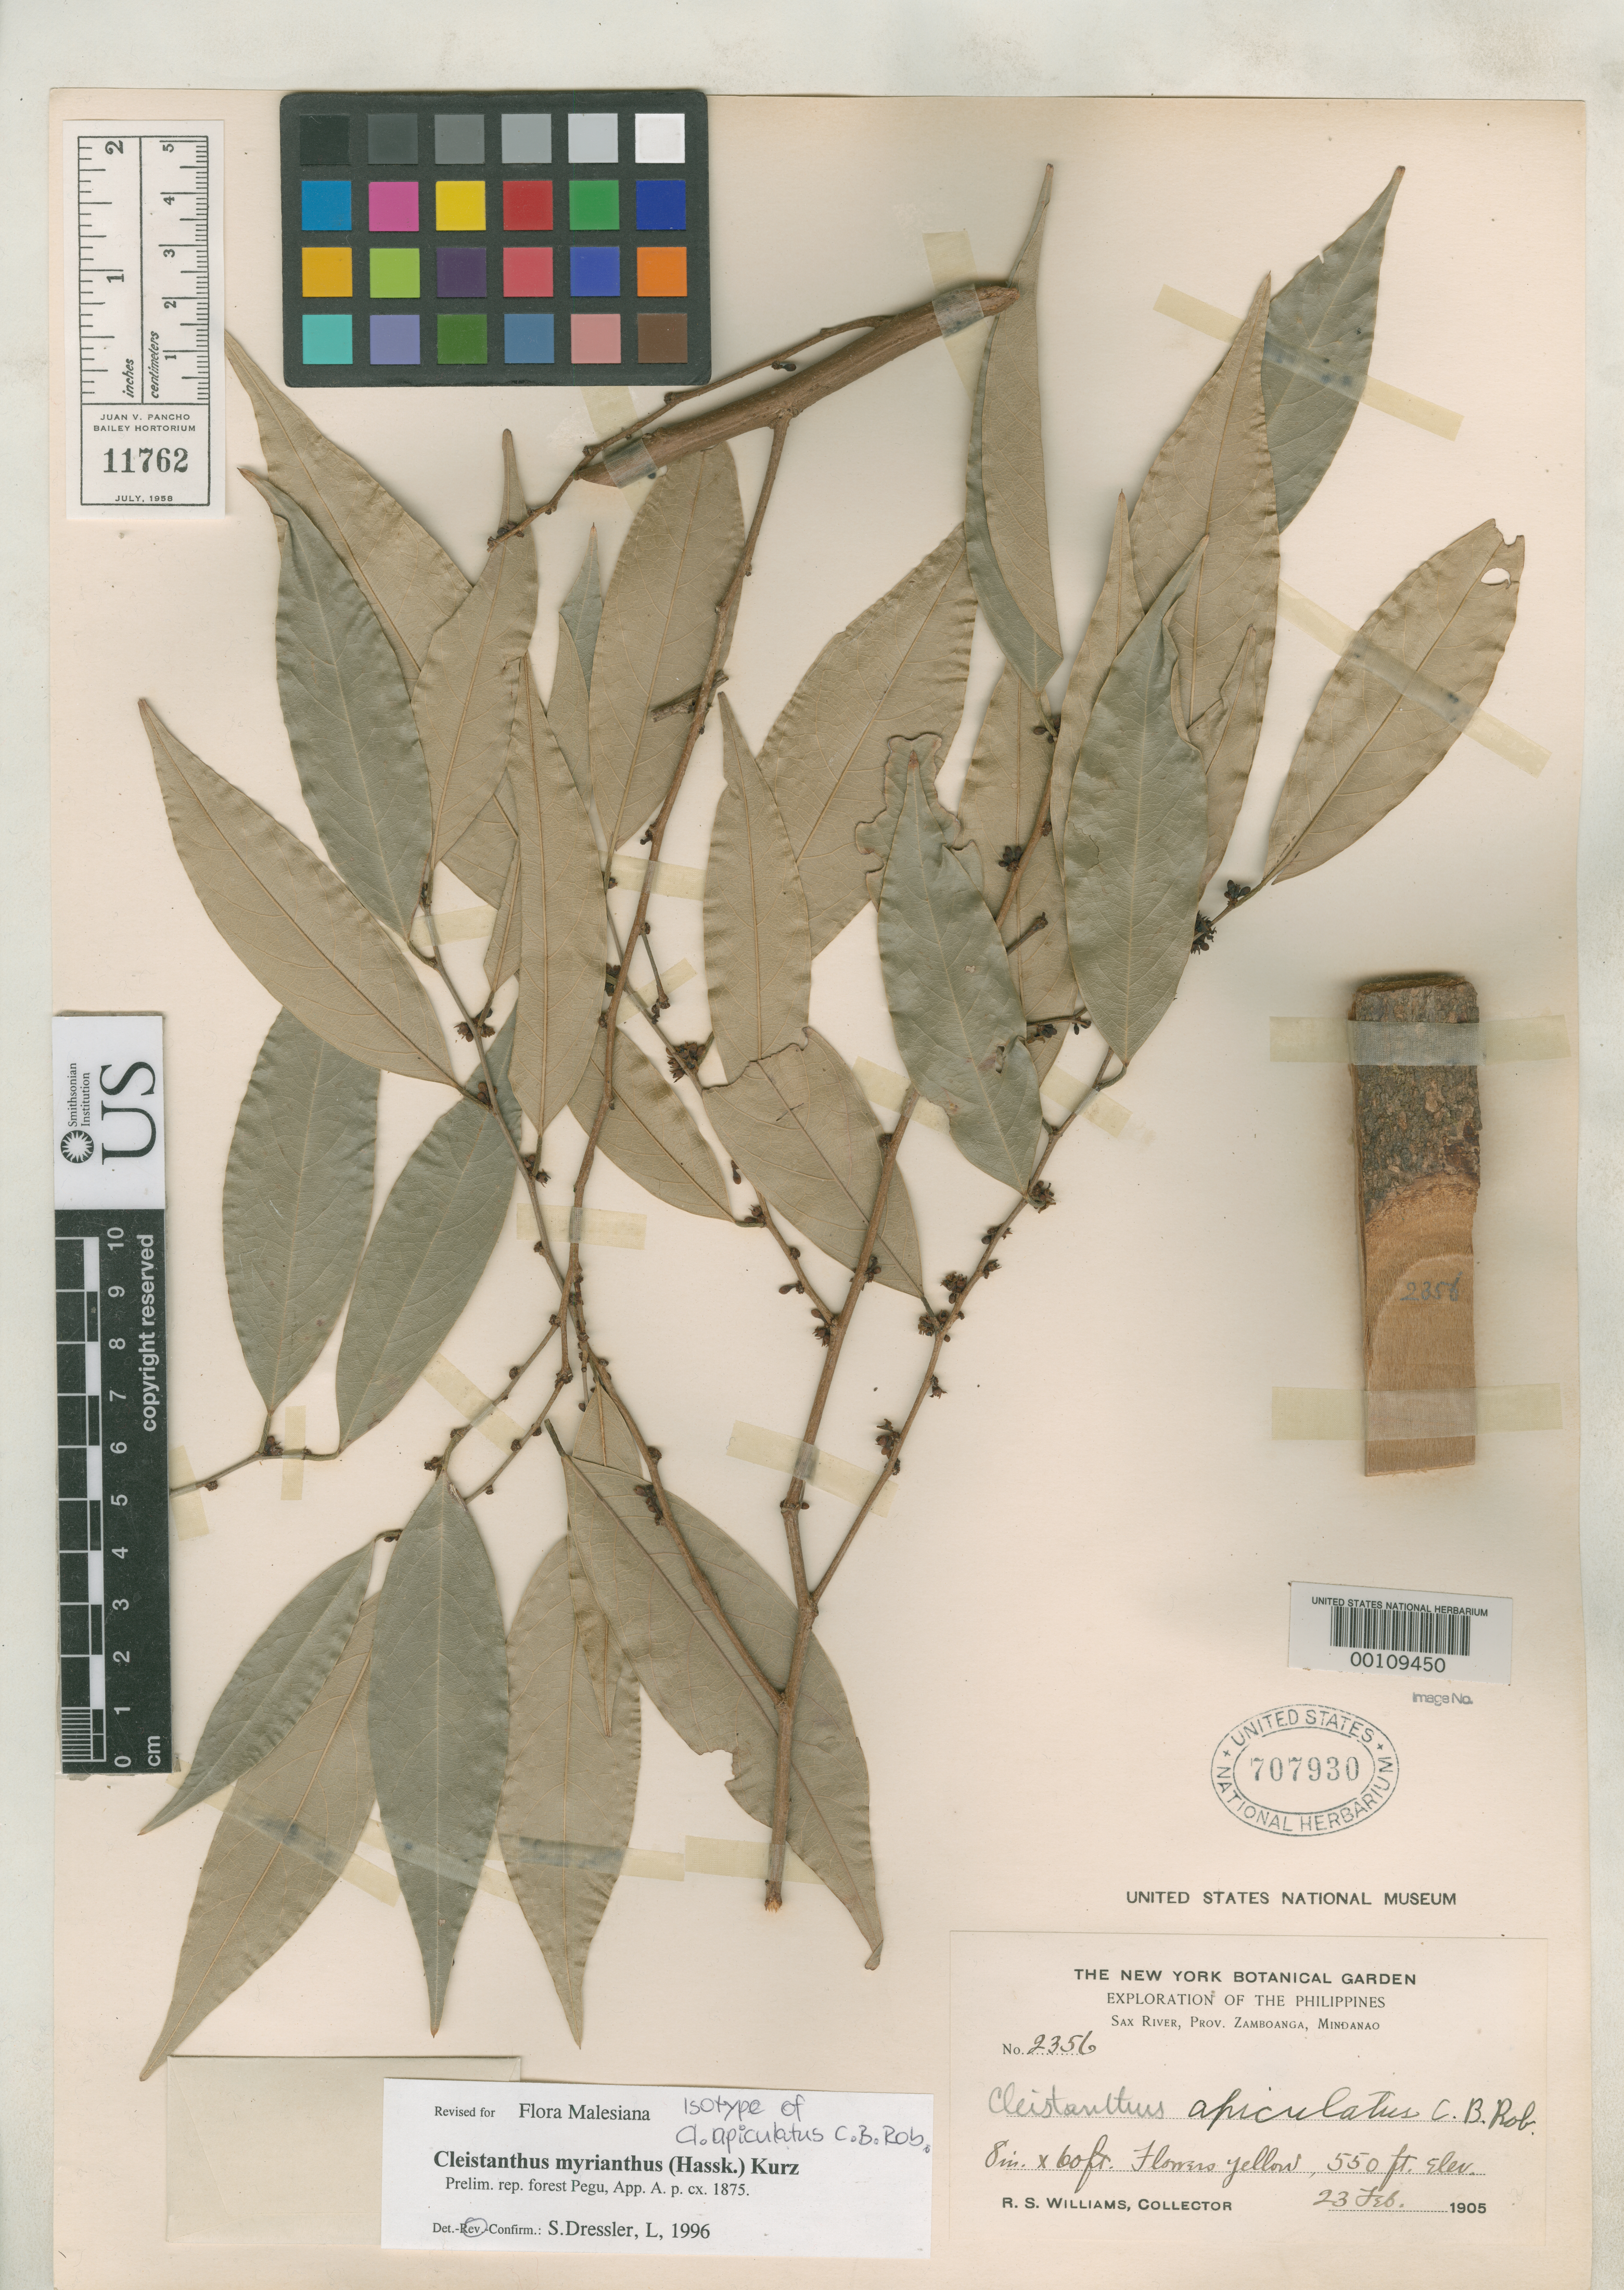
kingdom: Plantae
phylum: Tracheophyta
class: Magnoliopsida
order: Malpighiales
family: Phyllanthaceae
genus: Cleistanthus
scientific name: Cleistanthus apiculatus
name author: C.B. Rob.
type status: Isolectotype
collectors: R. S. Williams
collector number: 2356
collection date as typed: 23 Feb 1905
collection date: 1905-02-23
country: Philippines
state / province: Zamboanga Peninsula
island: Mindanao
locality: Sax River.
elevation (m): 168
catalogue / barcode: US 707930